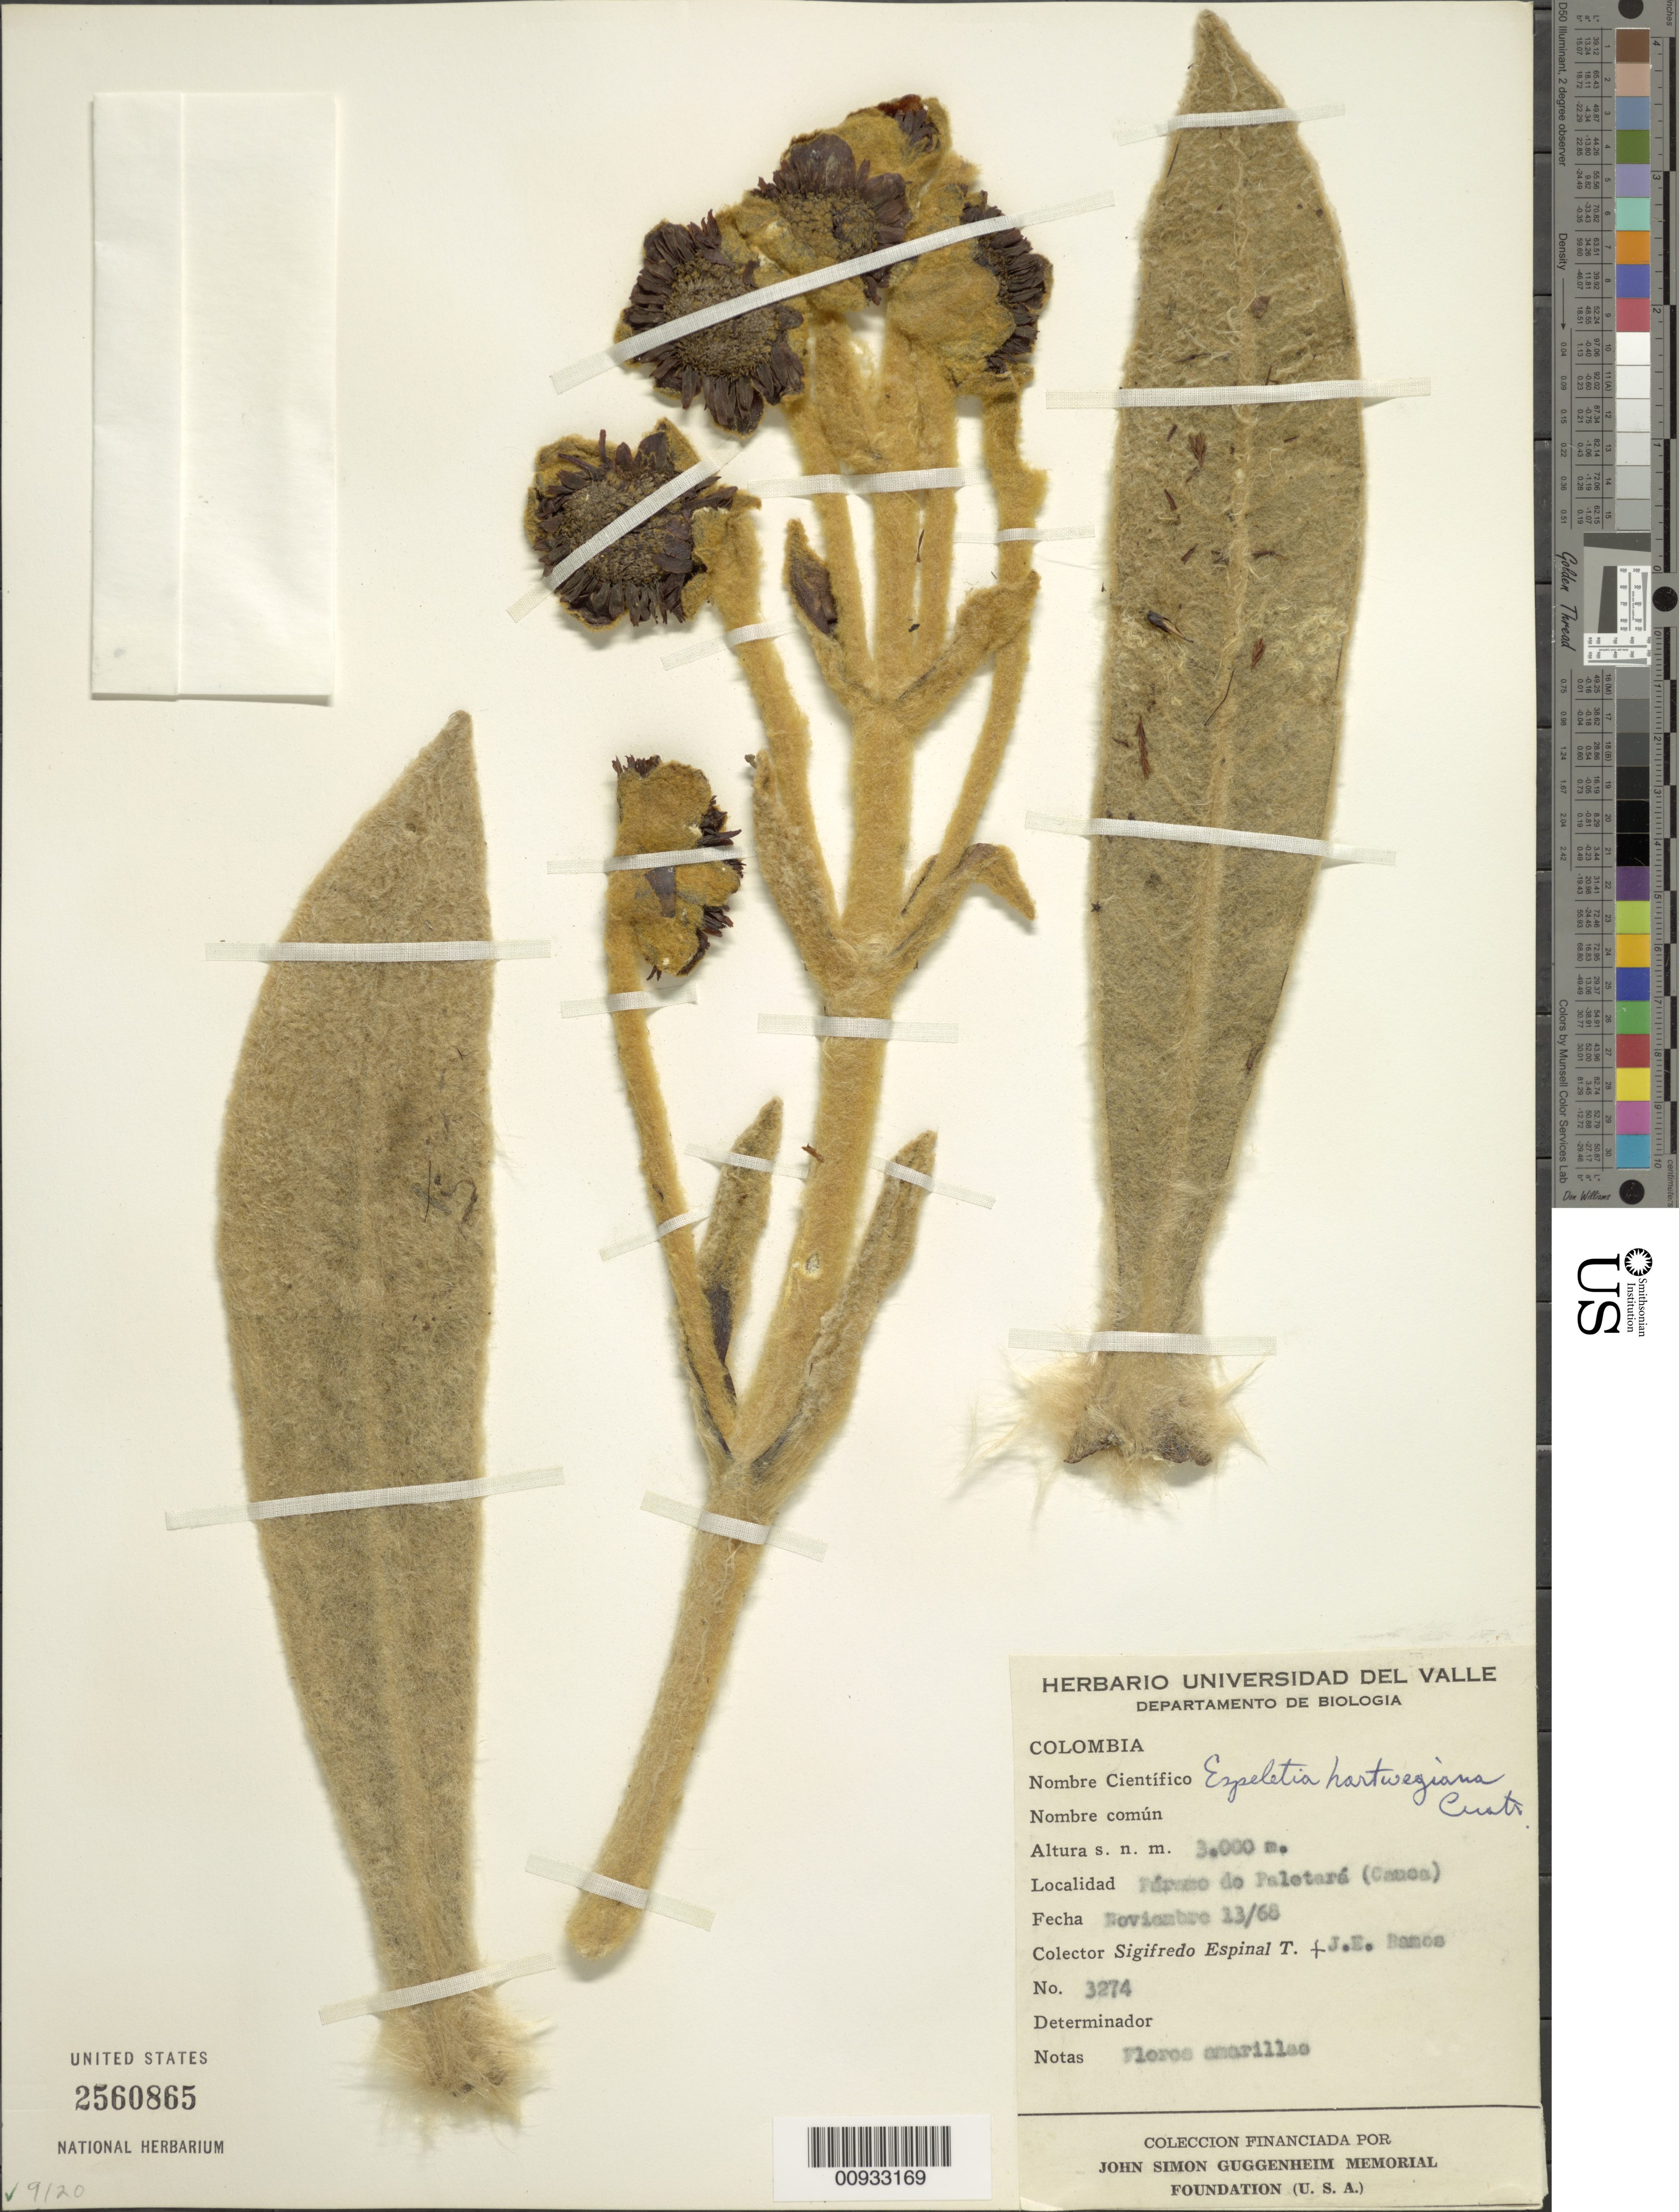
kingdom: Plantae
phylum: Tracheophyta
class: Magnoliopsida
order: Asterales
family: Asteraceae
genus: Espeletia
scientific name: Espeletia hartwegiana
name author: Sch. Bip. ex Cuatrec.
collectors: L. S. Espinal & J. E. Ramos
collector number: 3274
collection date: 1968-11-23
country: Colombia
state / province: Cauca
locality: Páramo de Paletará.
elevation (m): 3000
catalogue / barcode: US 2560865